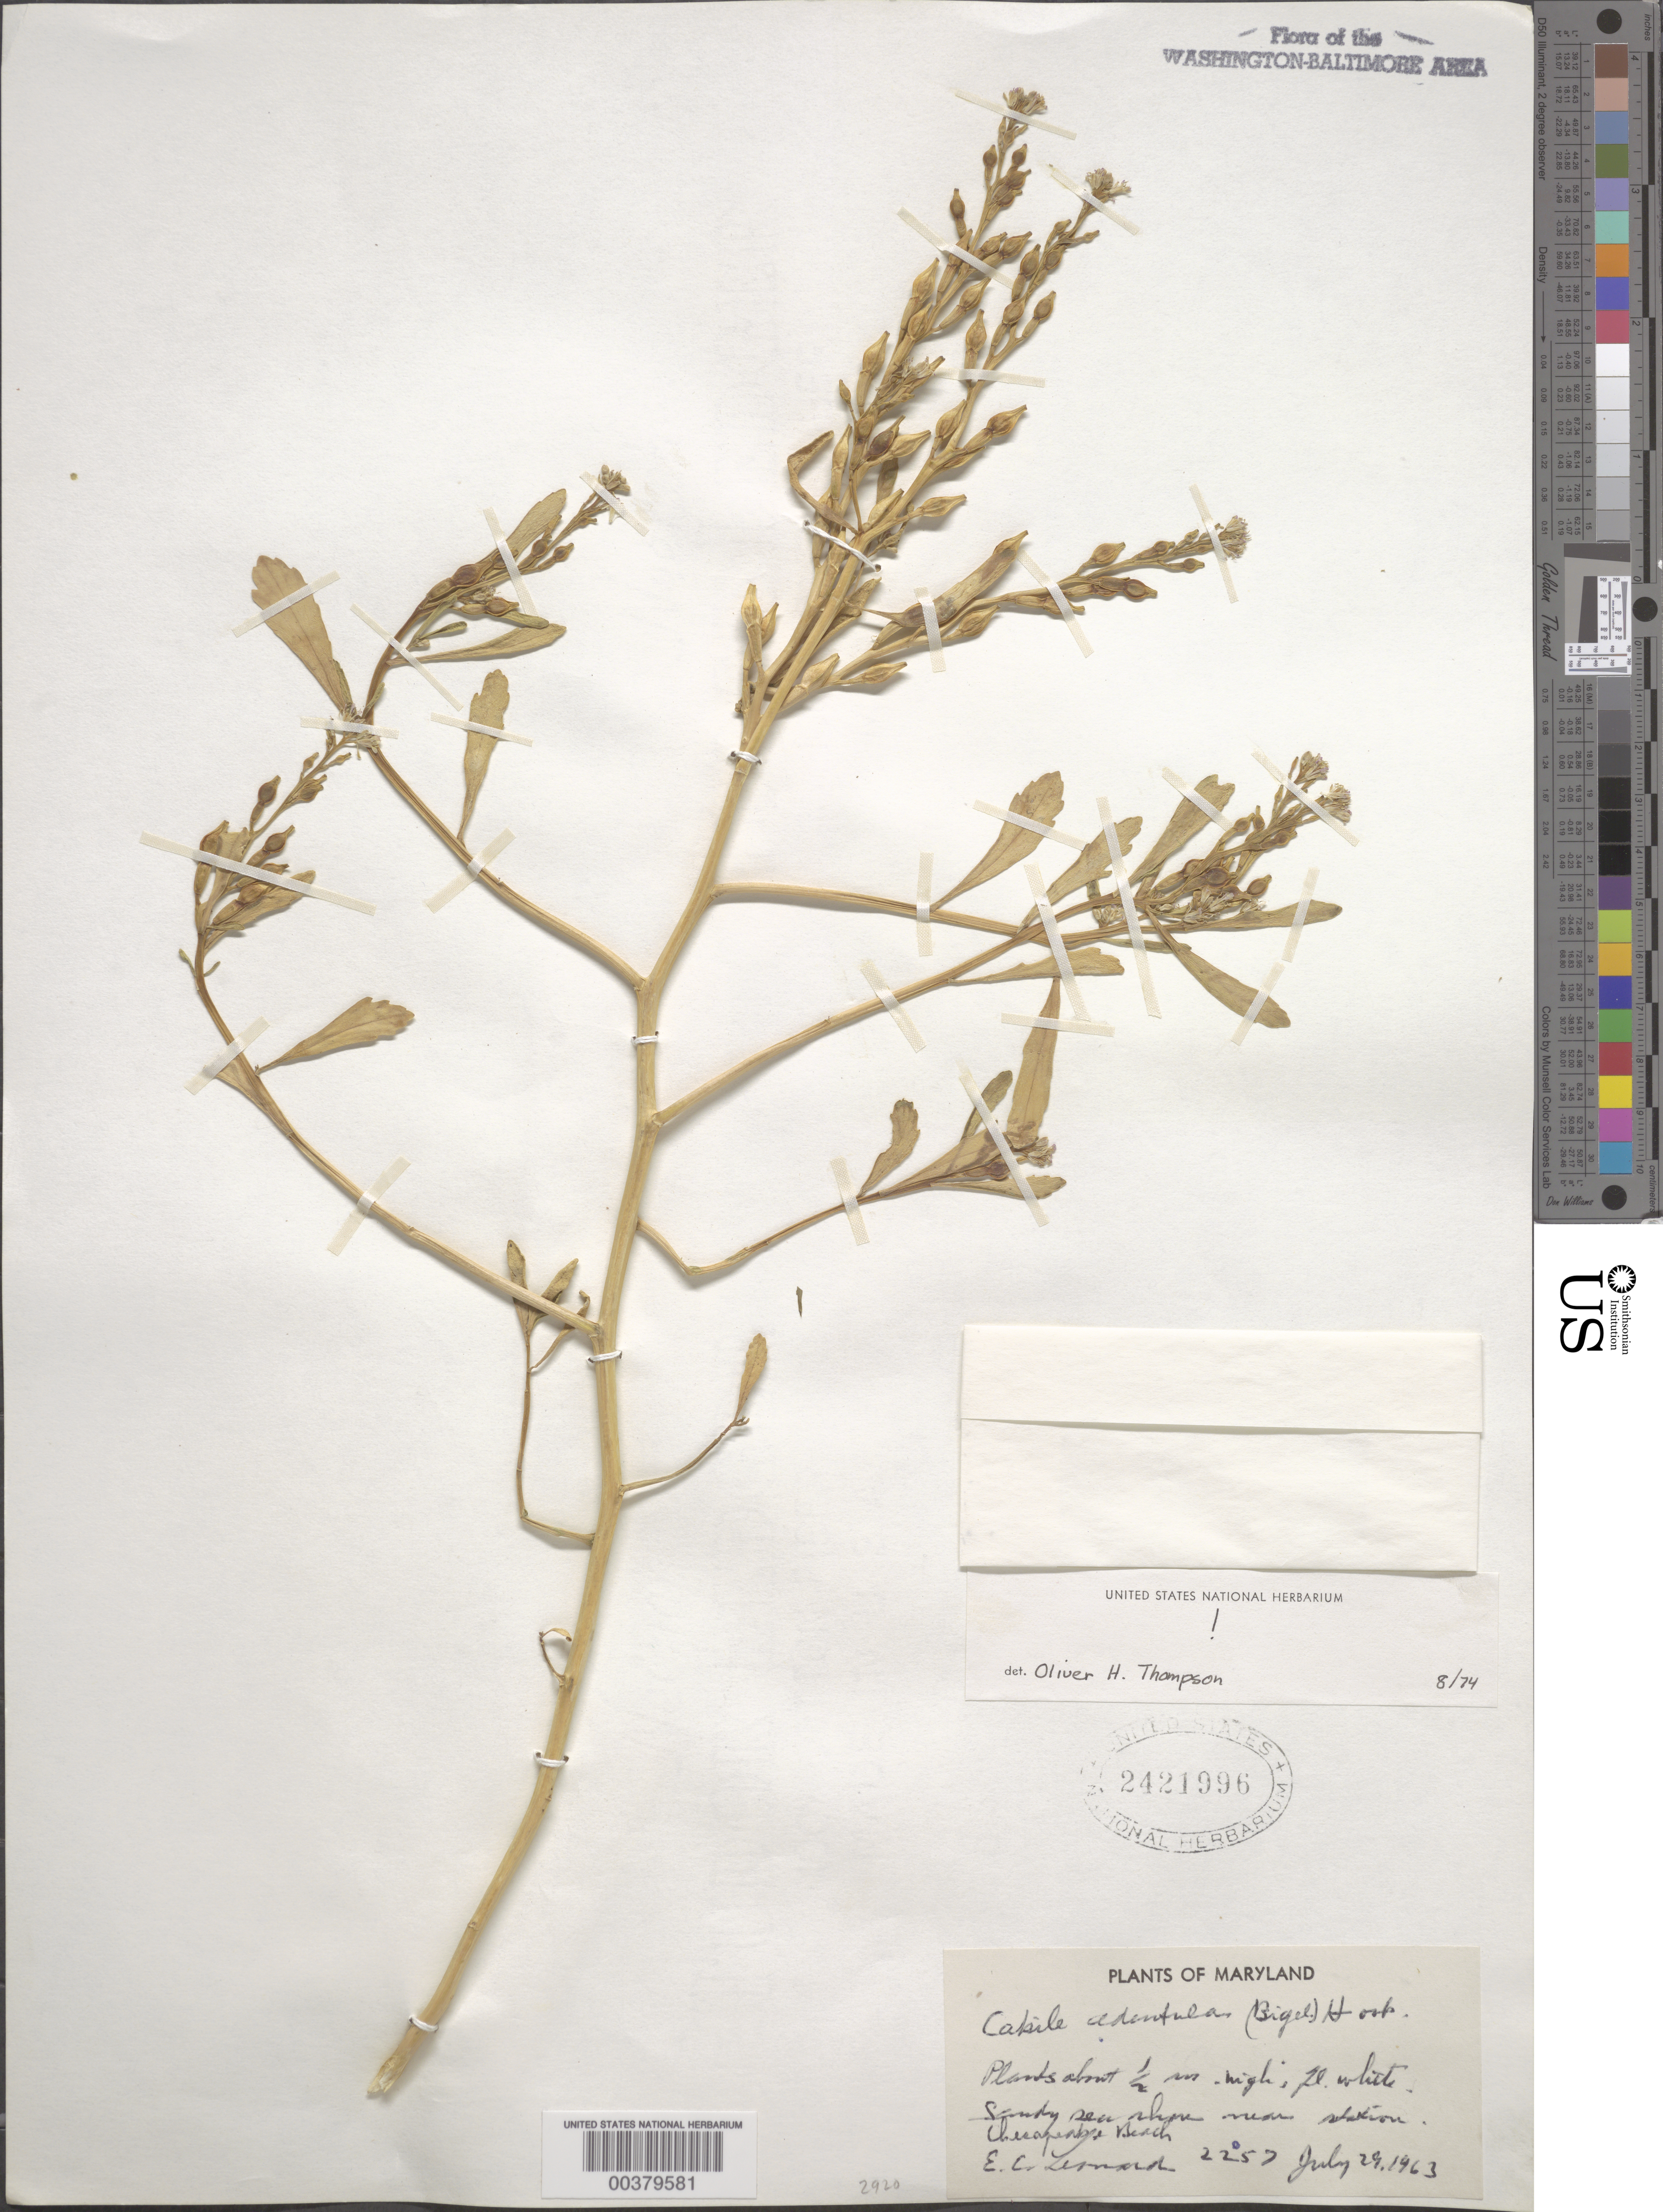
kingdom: Plantae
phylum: Tracheophyta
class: Magnoliopsida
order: Brassicales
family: Brassicaceae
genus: Cakile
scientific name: Cakile edentula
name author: (Bigelow) Hook.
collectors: E. C. Leonard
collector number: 2257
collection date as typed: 29 Jul 1963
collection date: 1963-07-29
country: United States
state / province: Maryland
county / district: Calvert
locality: Chesapeake Beach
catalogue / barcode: US 2421996